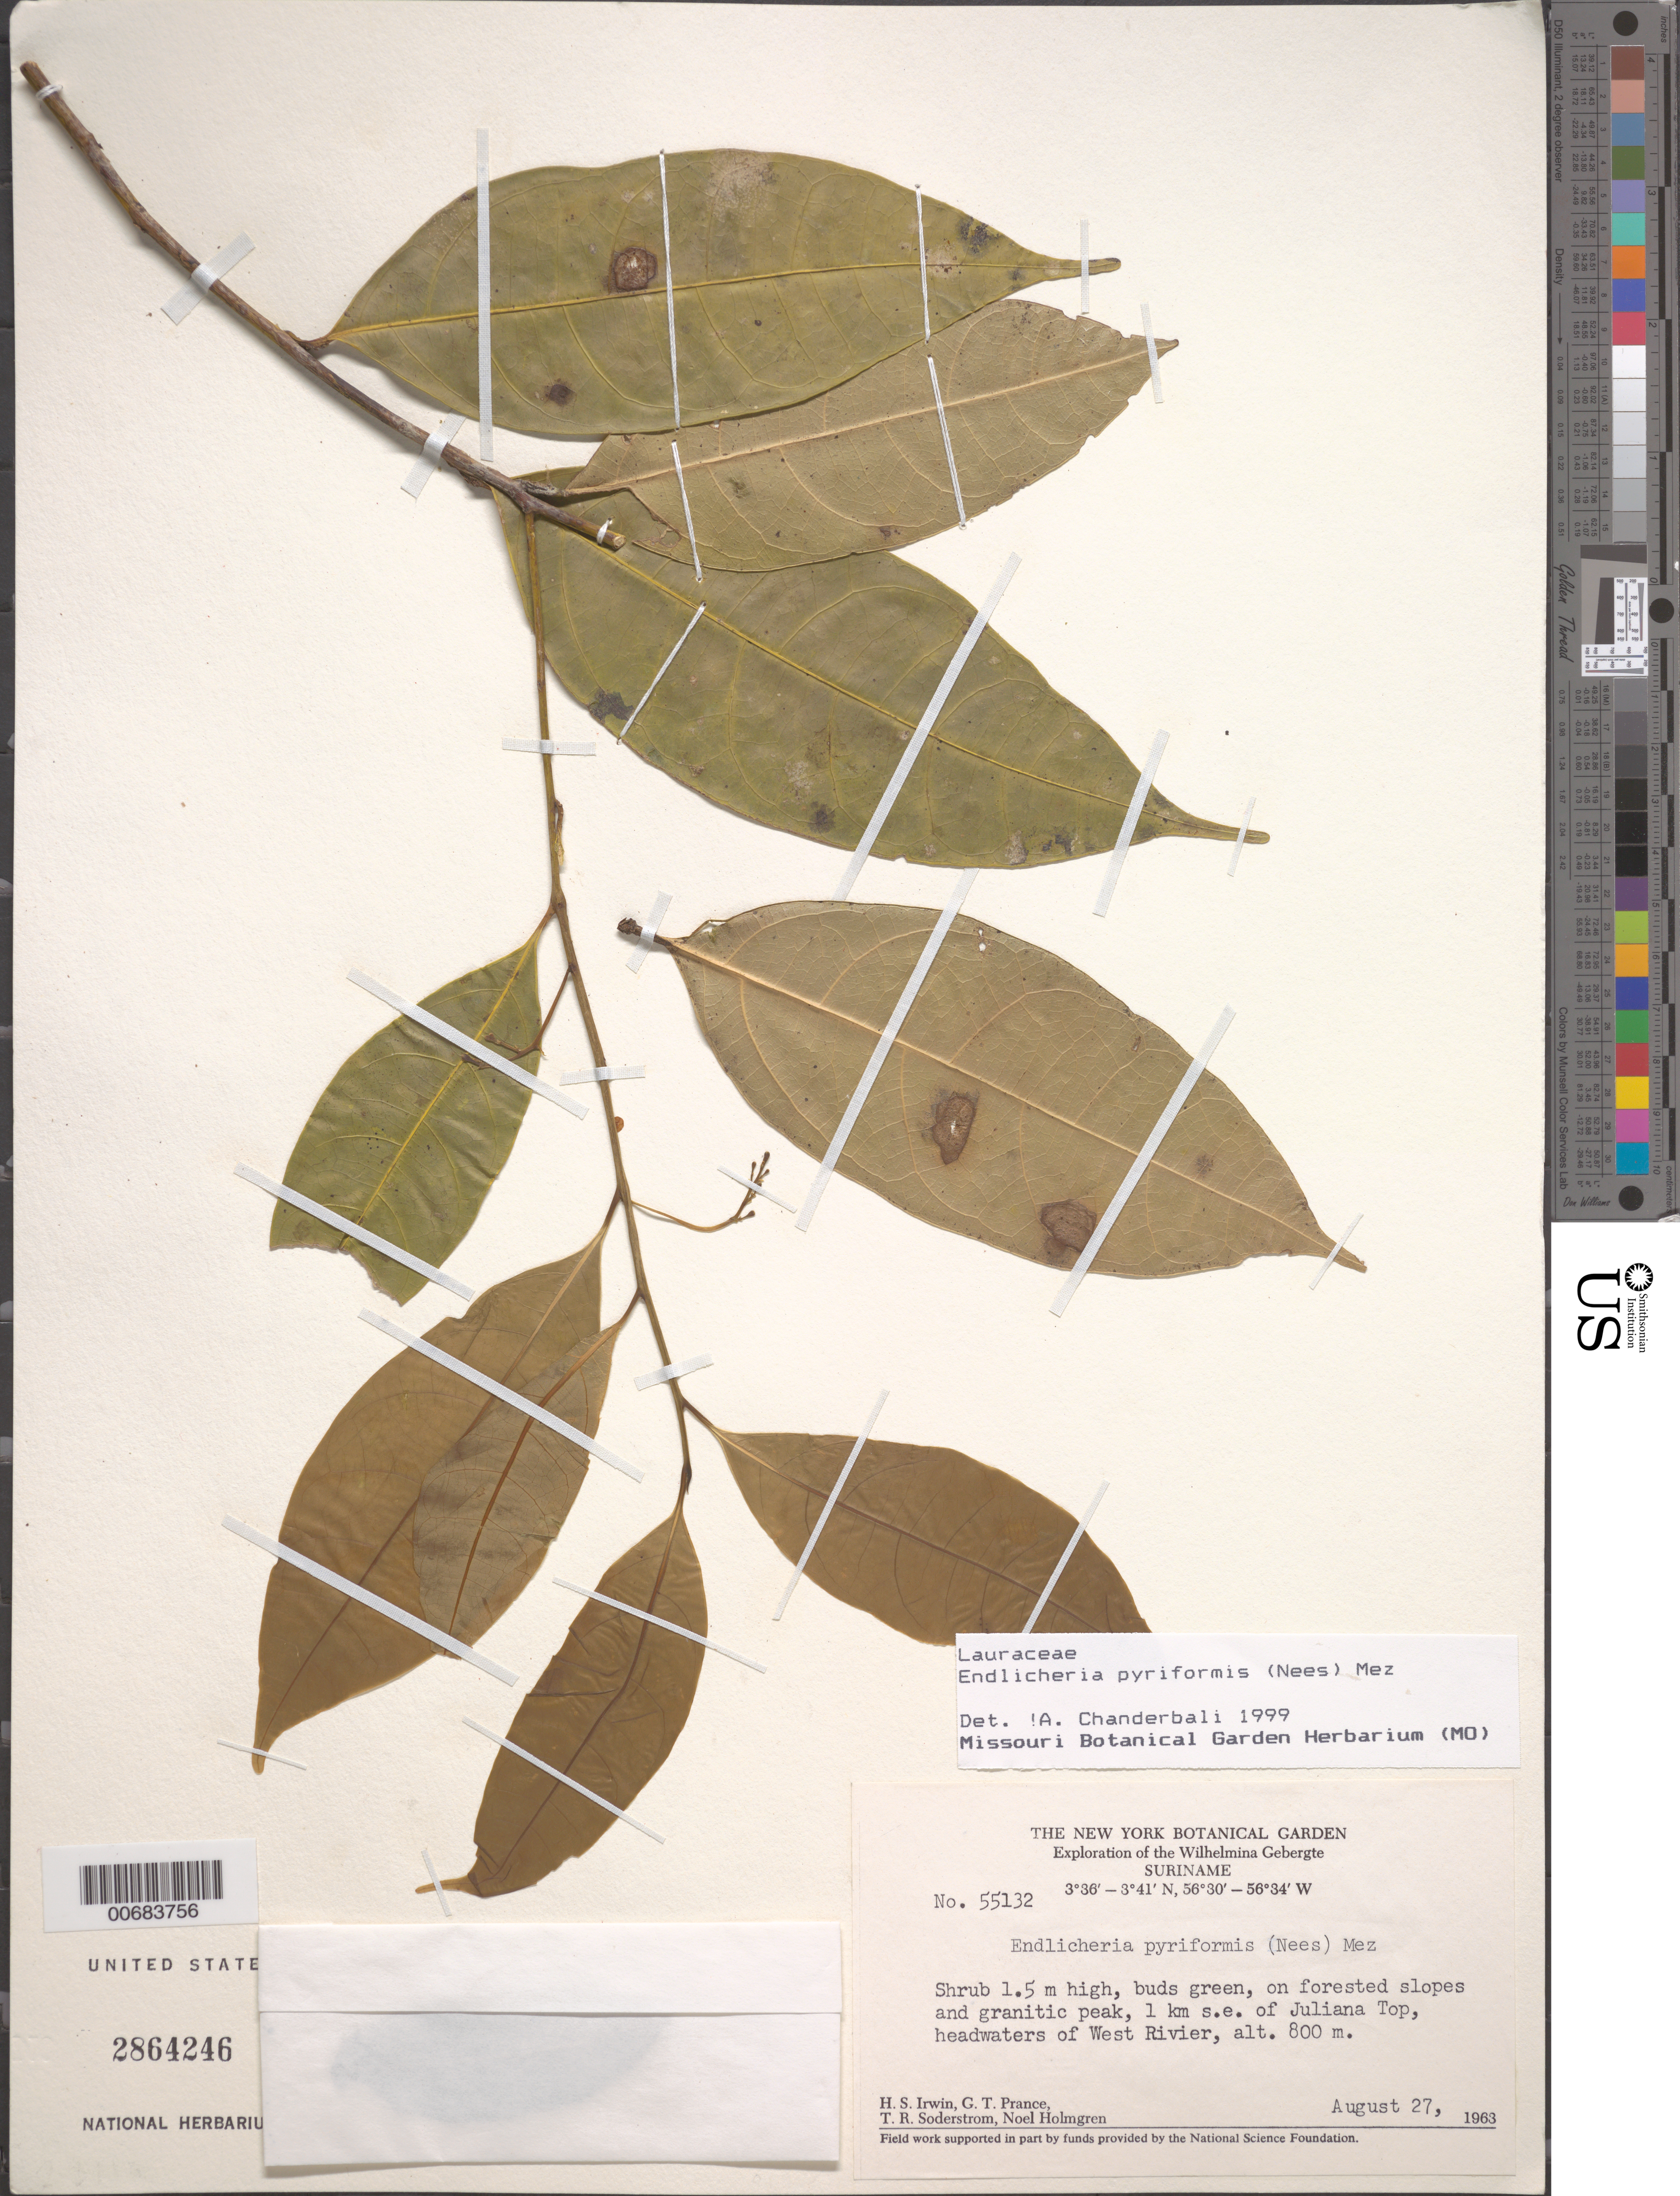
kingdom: Plantae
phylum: Tracheophyta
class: Magnoliopsida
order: Laurales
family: Lauraceae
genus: Endlicheria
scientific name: Endlicheria pyriformis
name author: (Nees) Mez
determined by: Chanderbali, Andre Shashi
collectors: H. Irwin, G. T. Prance, T. R. Soderstrom & N. H. Holmgren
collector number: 55132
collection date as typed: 27-Aug-63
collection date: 1963-08-27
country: Suriname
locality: Juliana Top, 1 km SE of, near headwaters of West River, Wilhelmina Gebergte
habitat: Forested slopes and granitic peak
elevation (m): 800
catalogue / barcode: US 2864246